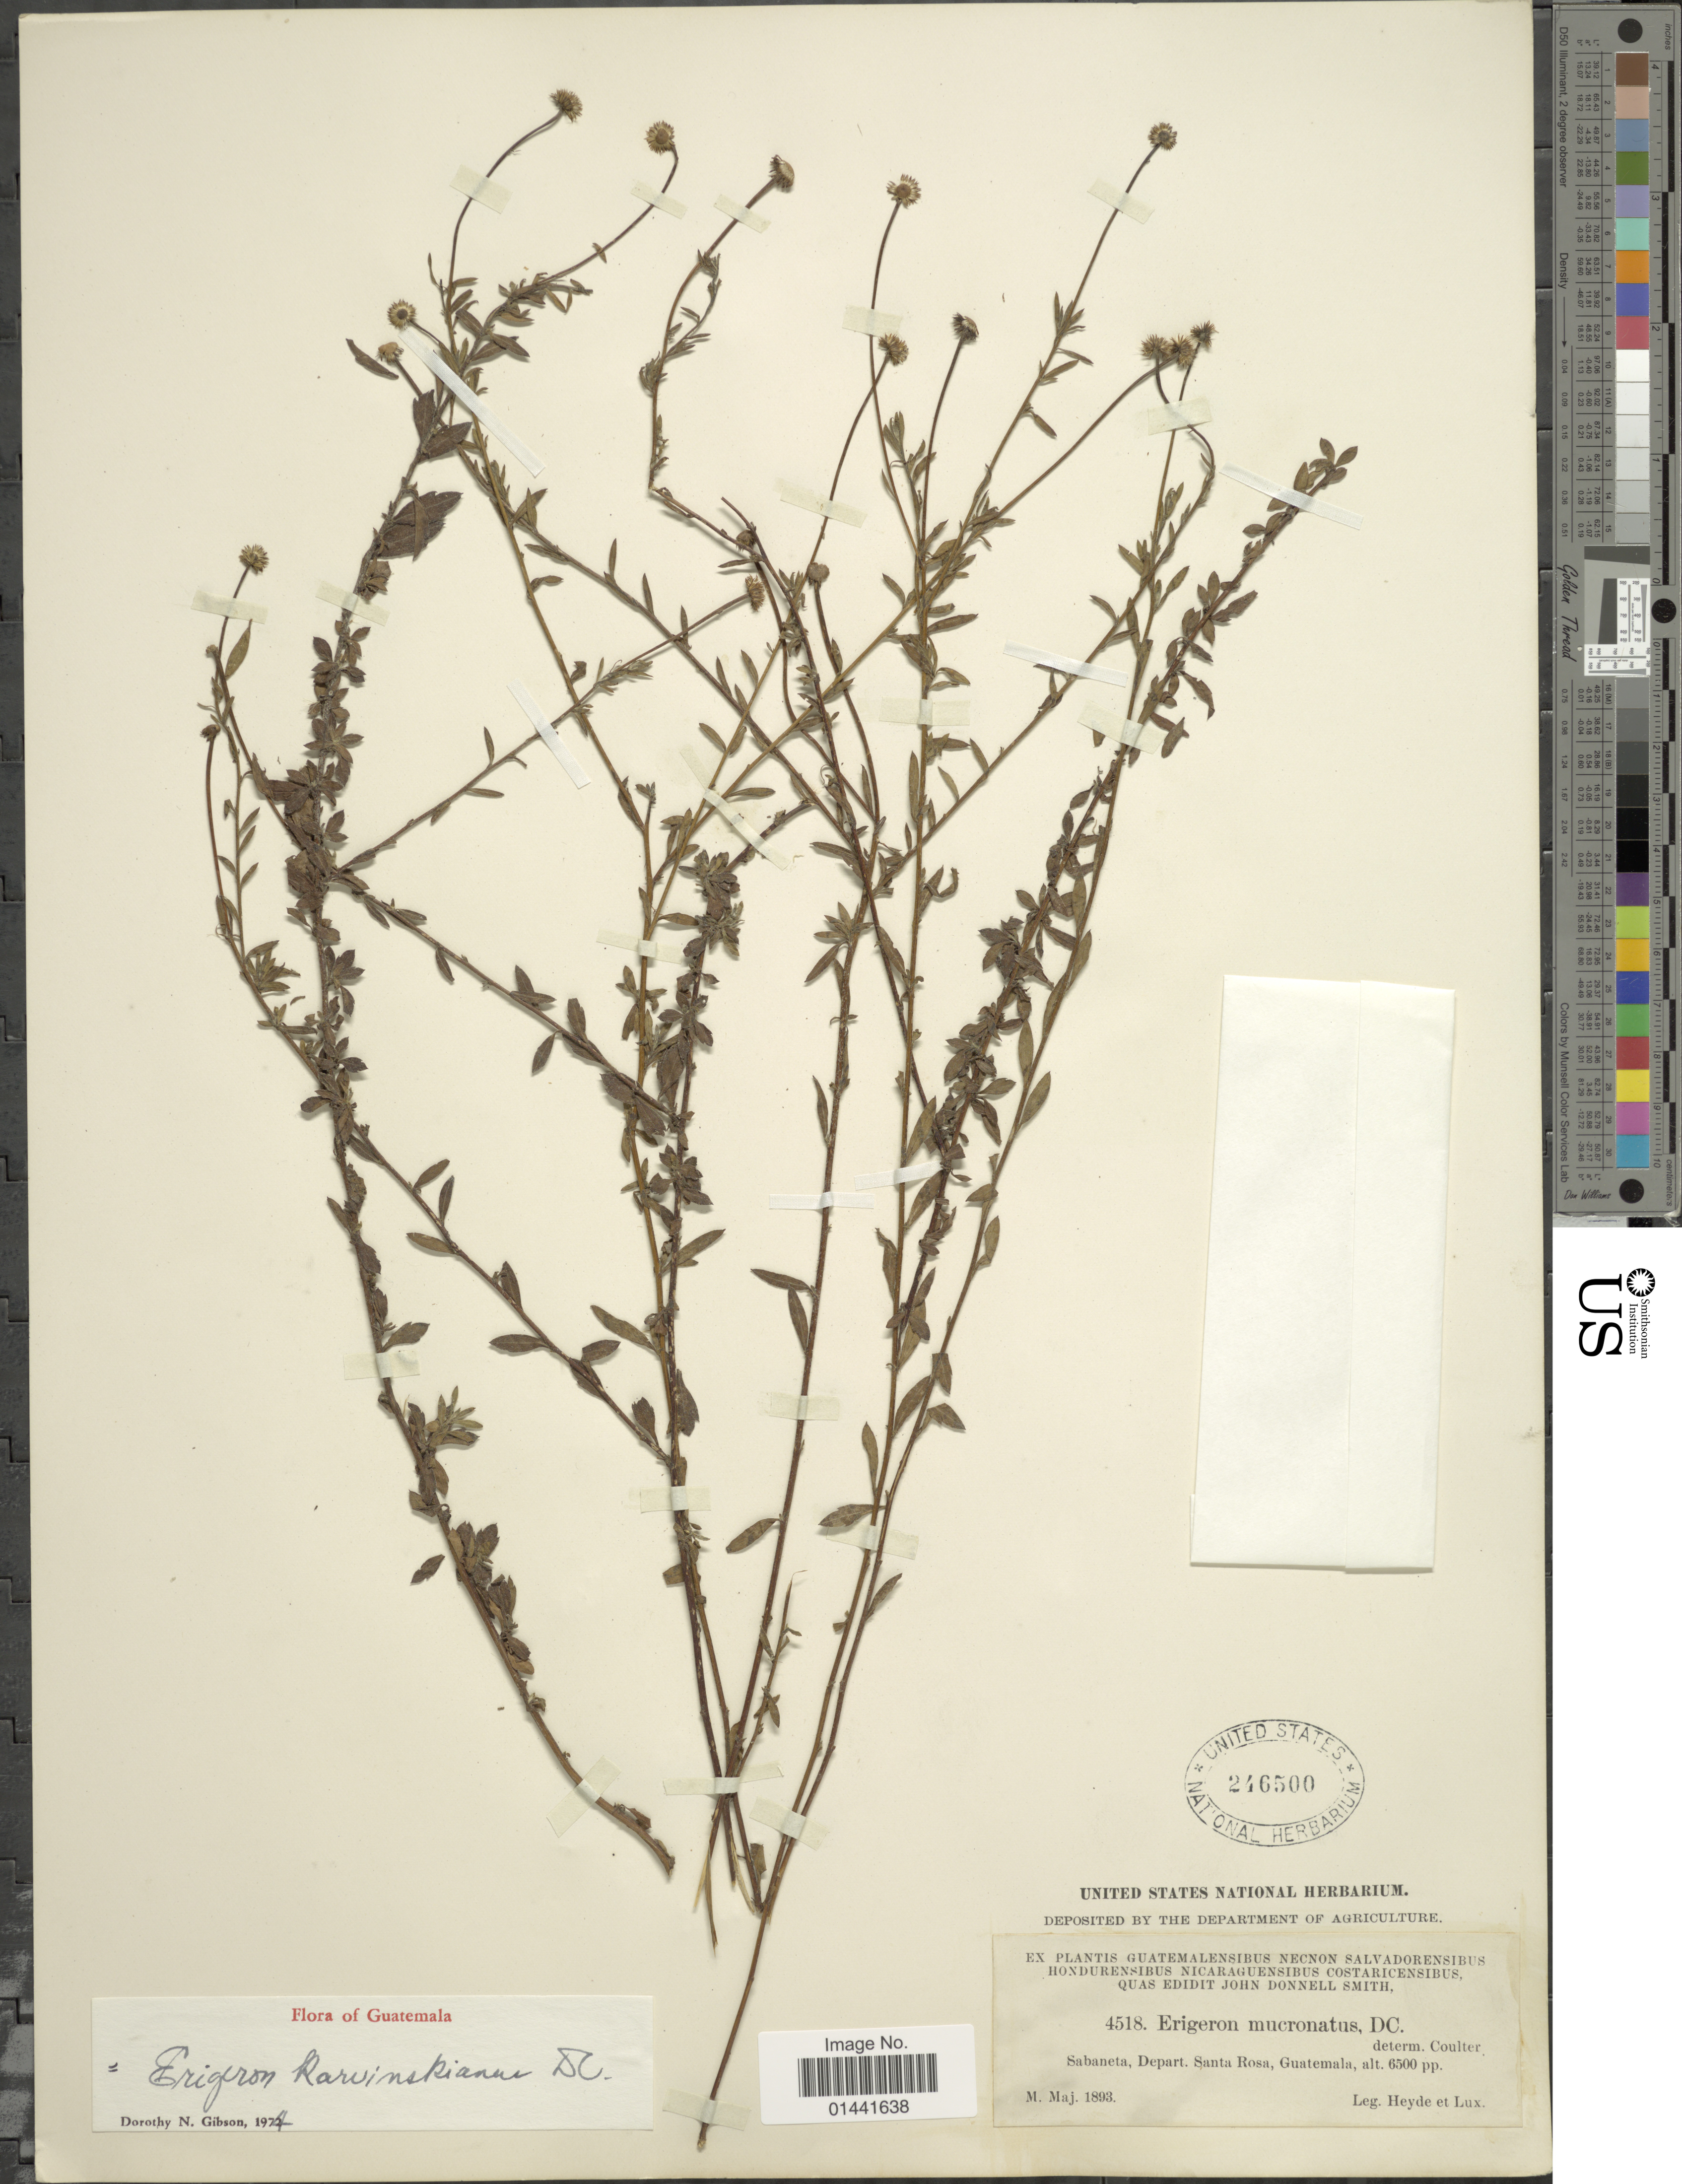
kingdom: Plantae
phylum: Tracheophyta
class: Magnoliopsida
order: Asterales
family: Asteraceae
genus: Erigeron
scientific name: Erigeron karvinskianus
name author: DC.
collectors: Heyde & Lux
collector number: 4518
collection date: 1893-05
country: Guatemala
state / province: Santa Rosa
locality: Sabaneta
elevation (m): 1981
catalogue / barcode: US 246500